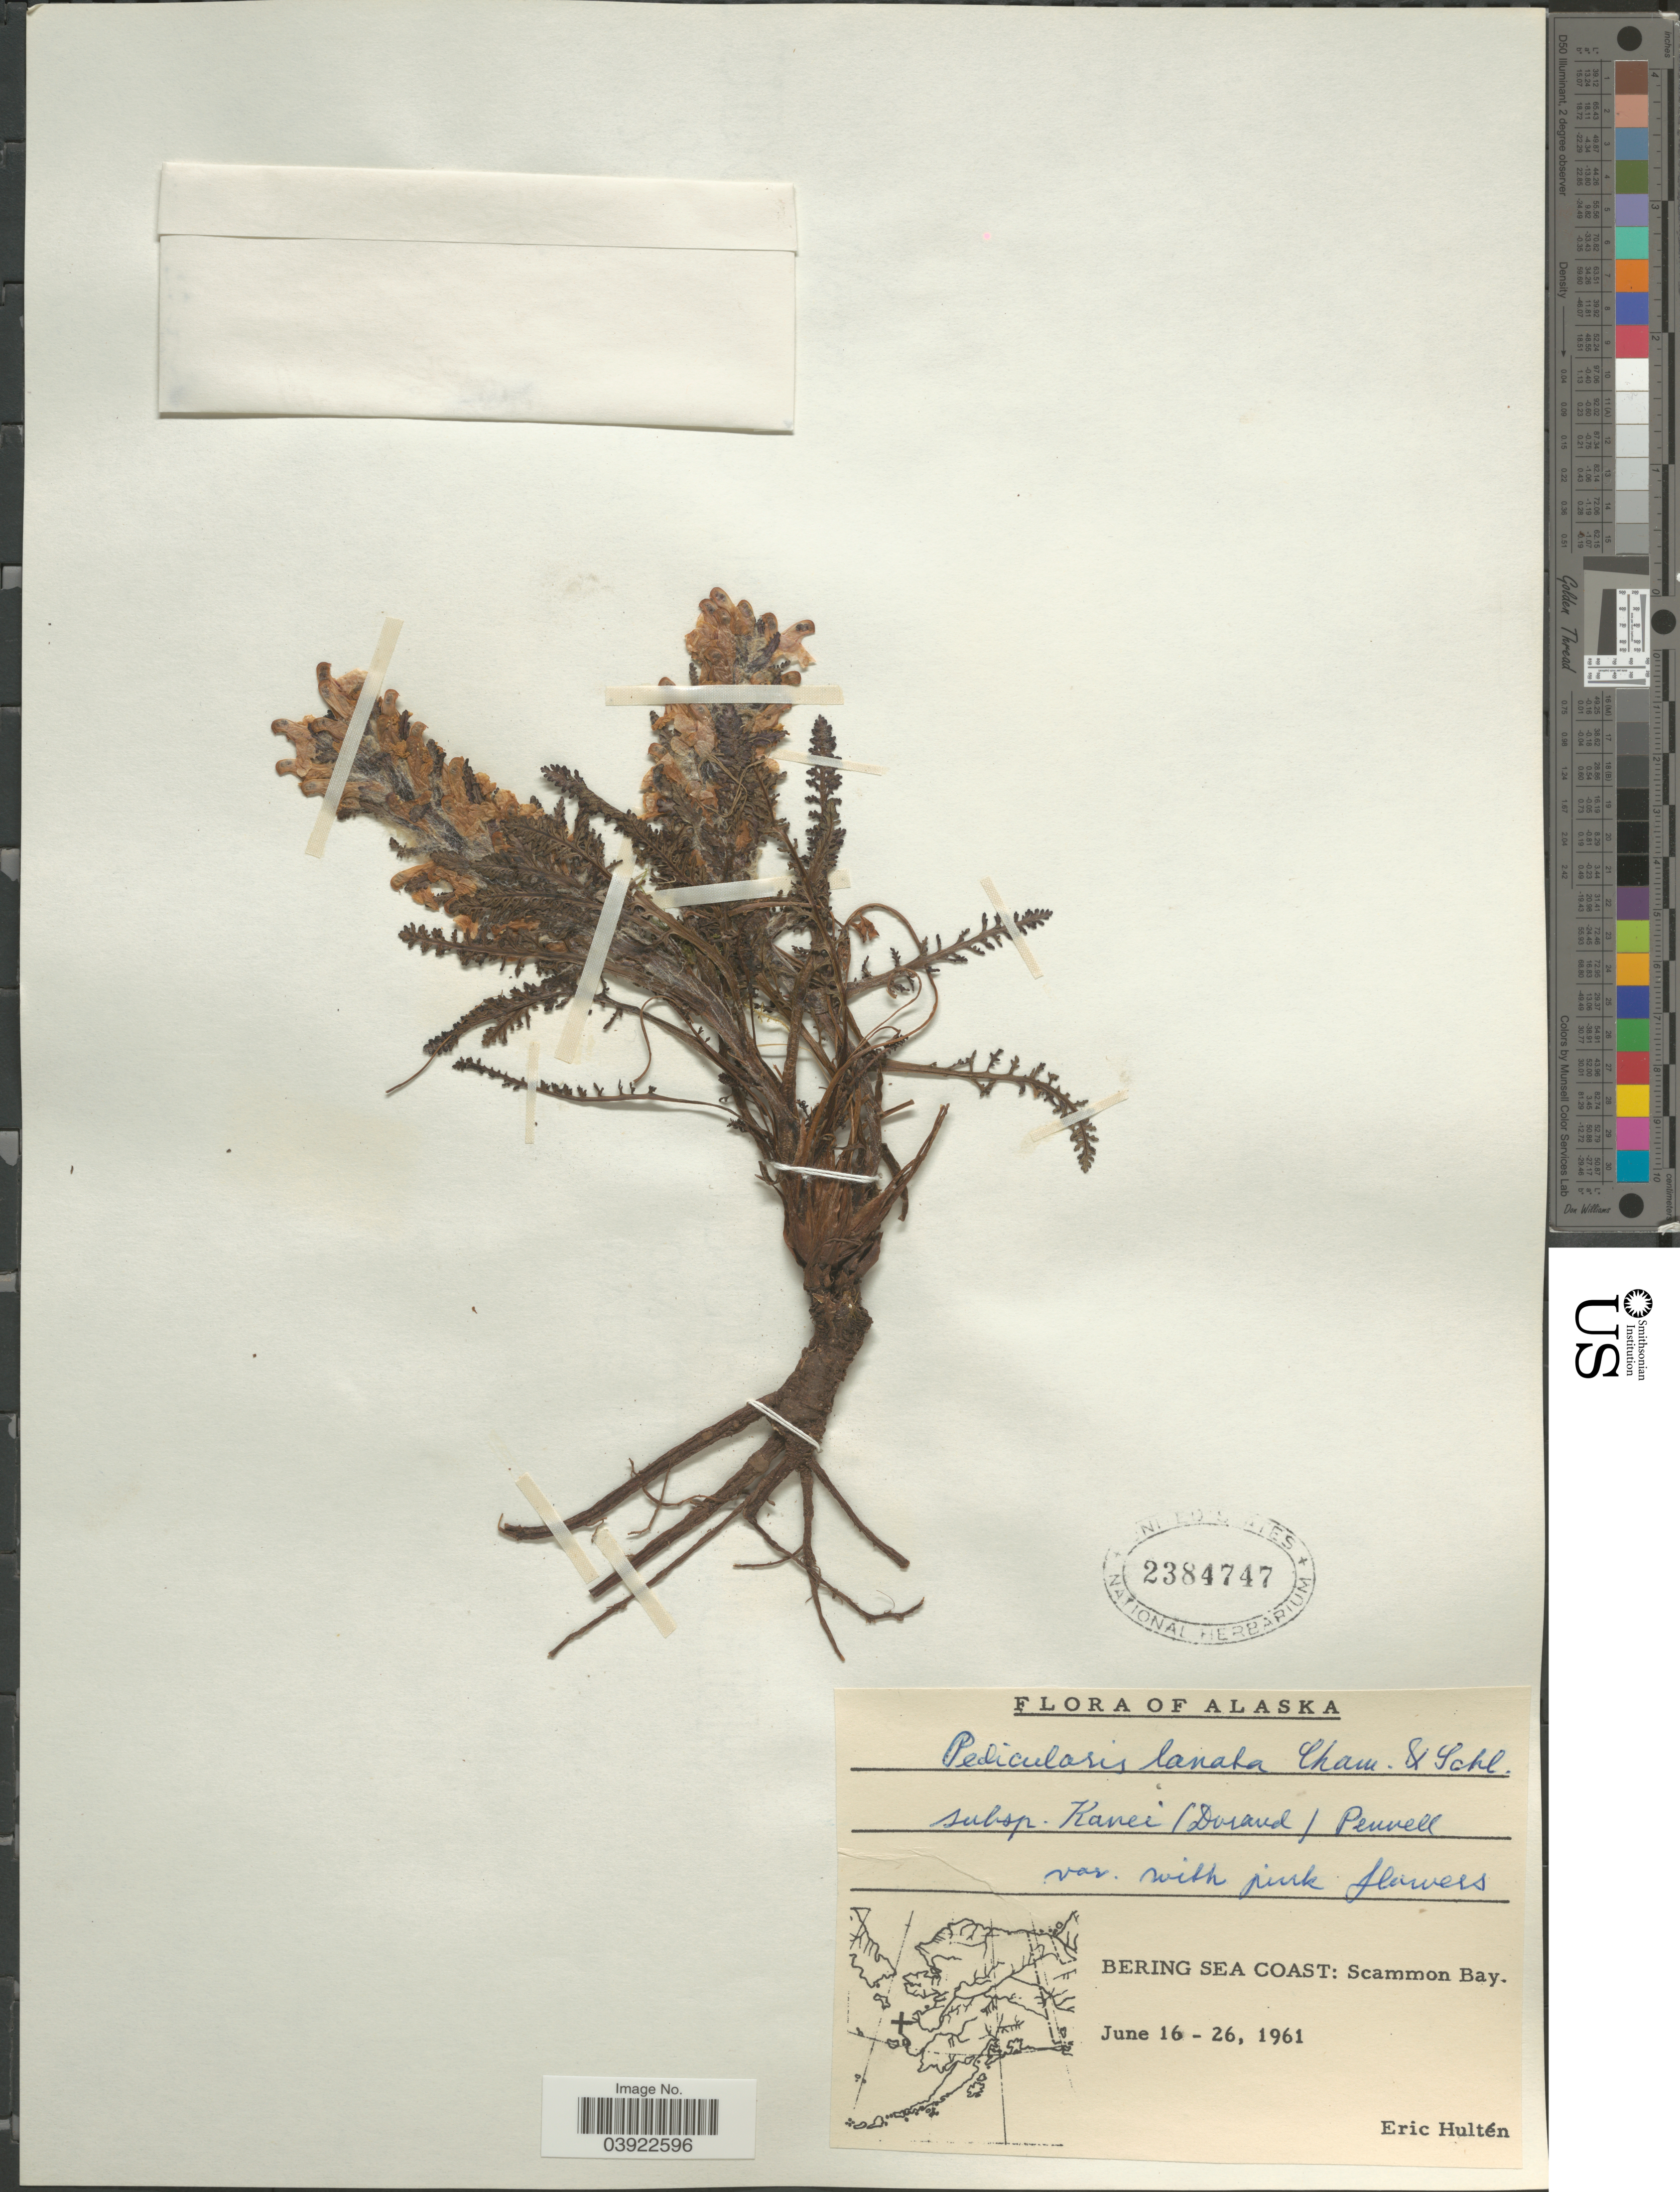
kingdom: Plantae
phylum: Tracheophyta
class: Magnoliopsida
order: Lamiales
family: Orobanchaceae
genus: Pedicularis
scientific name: Pedicularis lanata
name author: Willd. ex Cham. & Schltdl.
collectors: E. G. Hultén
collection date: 1961-06-16/1961-06-26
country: United States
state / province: Alaska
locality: Bering Sea Coast: Scammon Bay.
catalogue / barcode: US 2384747